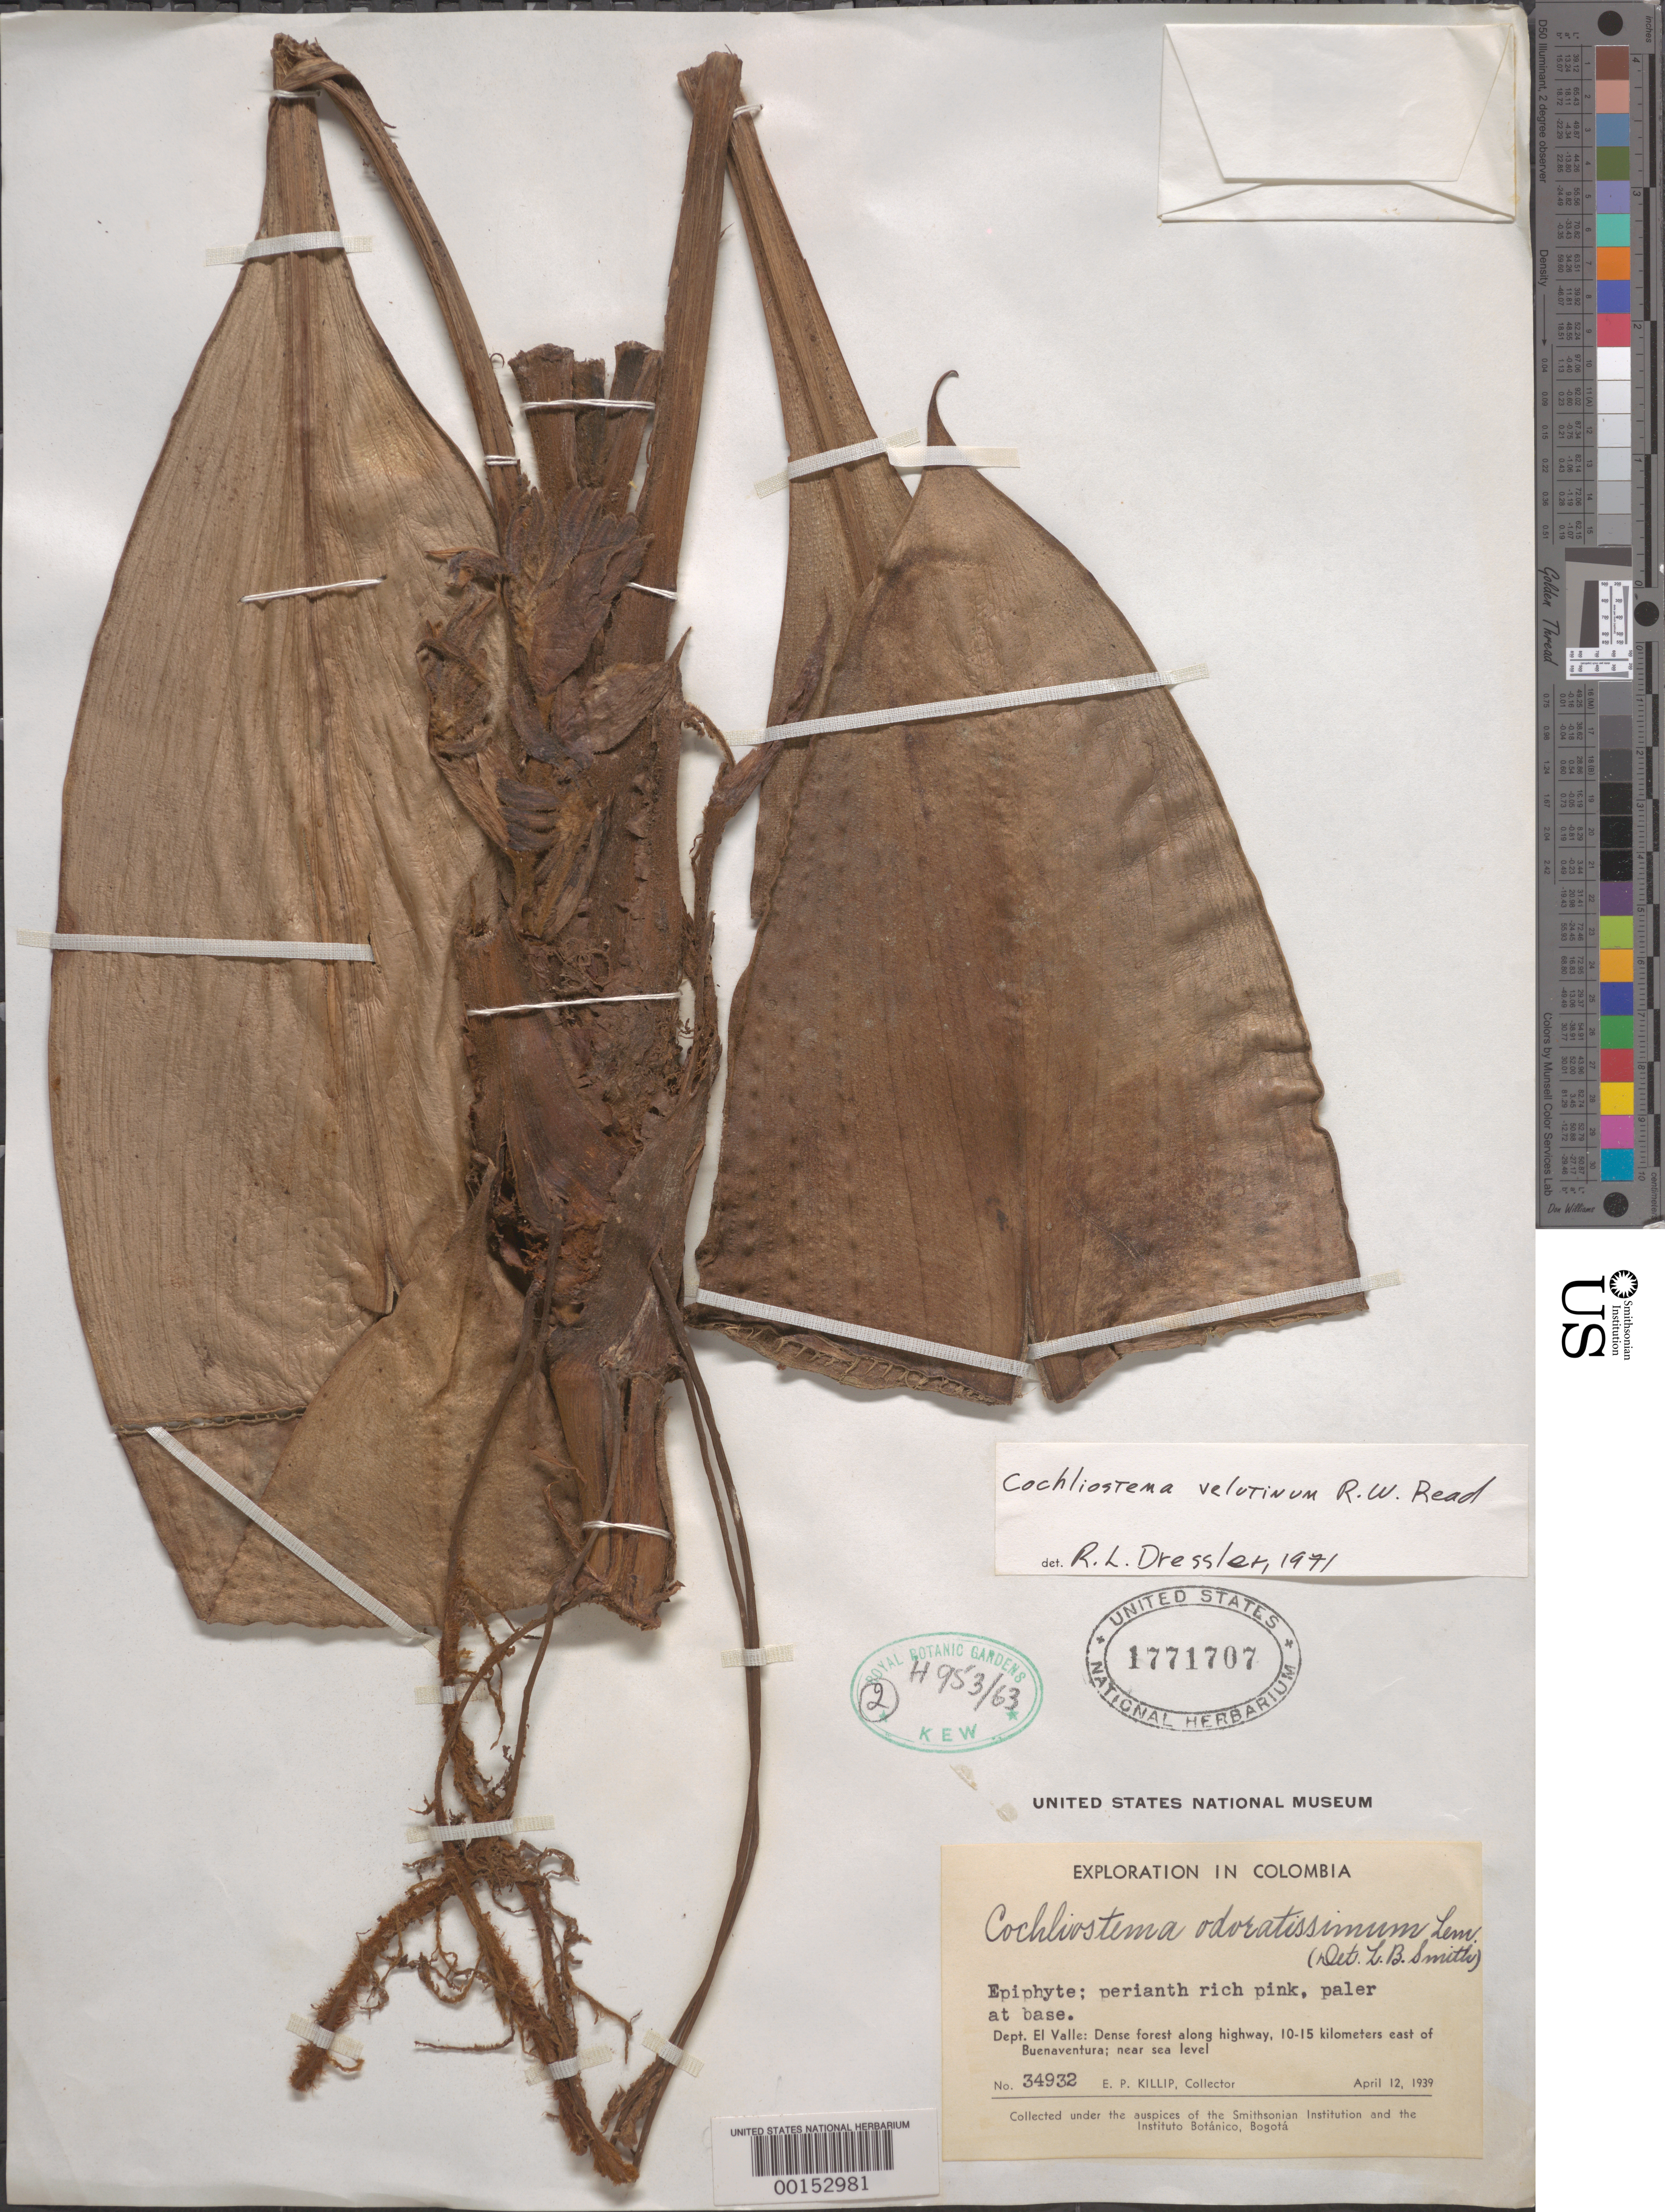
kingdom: Plantae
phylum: Tracheophyta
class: Liliopsida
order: Commelinales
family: Commelinaceae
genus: Cochliostema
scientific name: Cochliostema velutinum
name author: Read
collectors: E. P. Killip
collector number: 34932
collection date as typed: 12 Apr 1939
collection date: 1939-04-12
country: Colombia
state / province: Valle del Cauca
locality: E of Buena Ventura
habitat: Dense forest; roadside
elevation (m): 1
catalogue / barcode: US 1771707